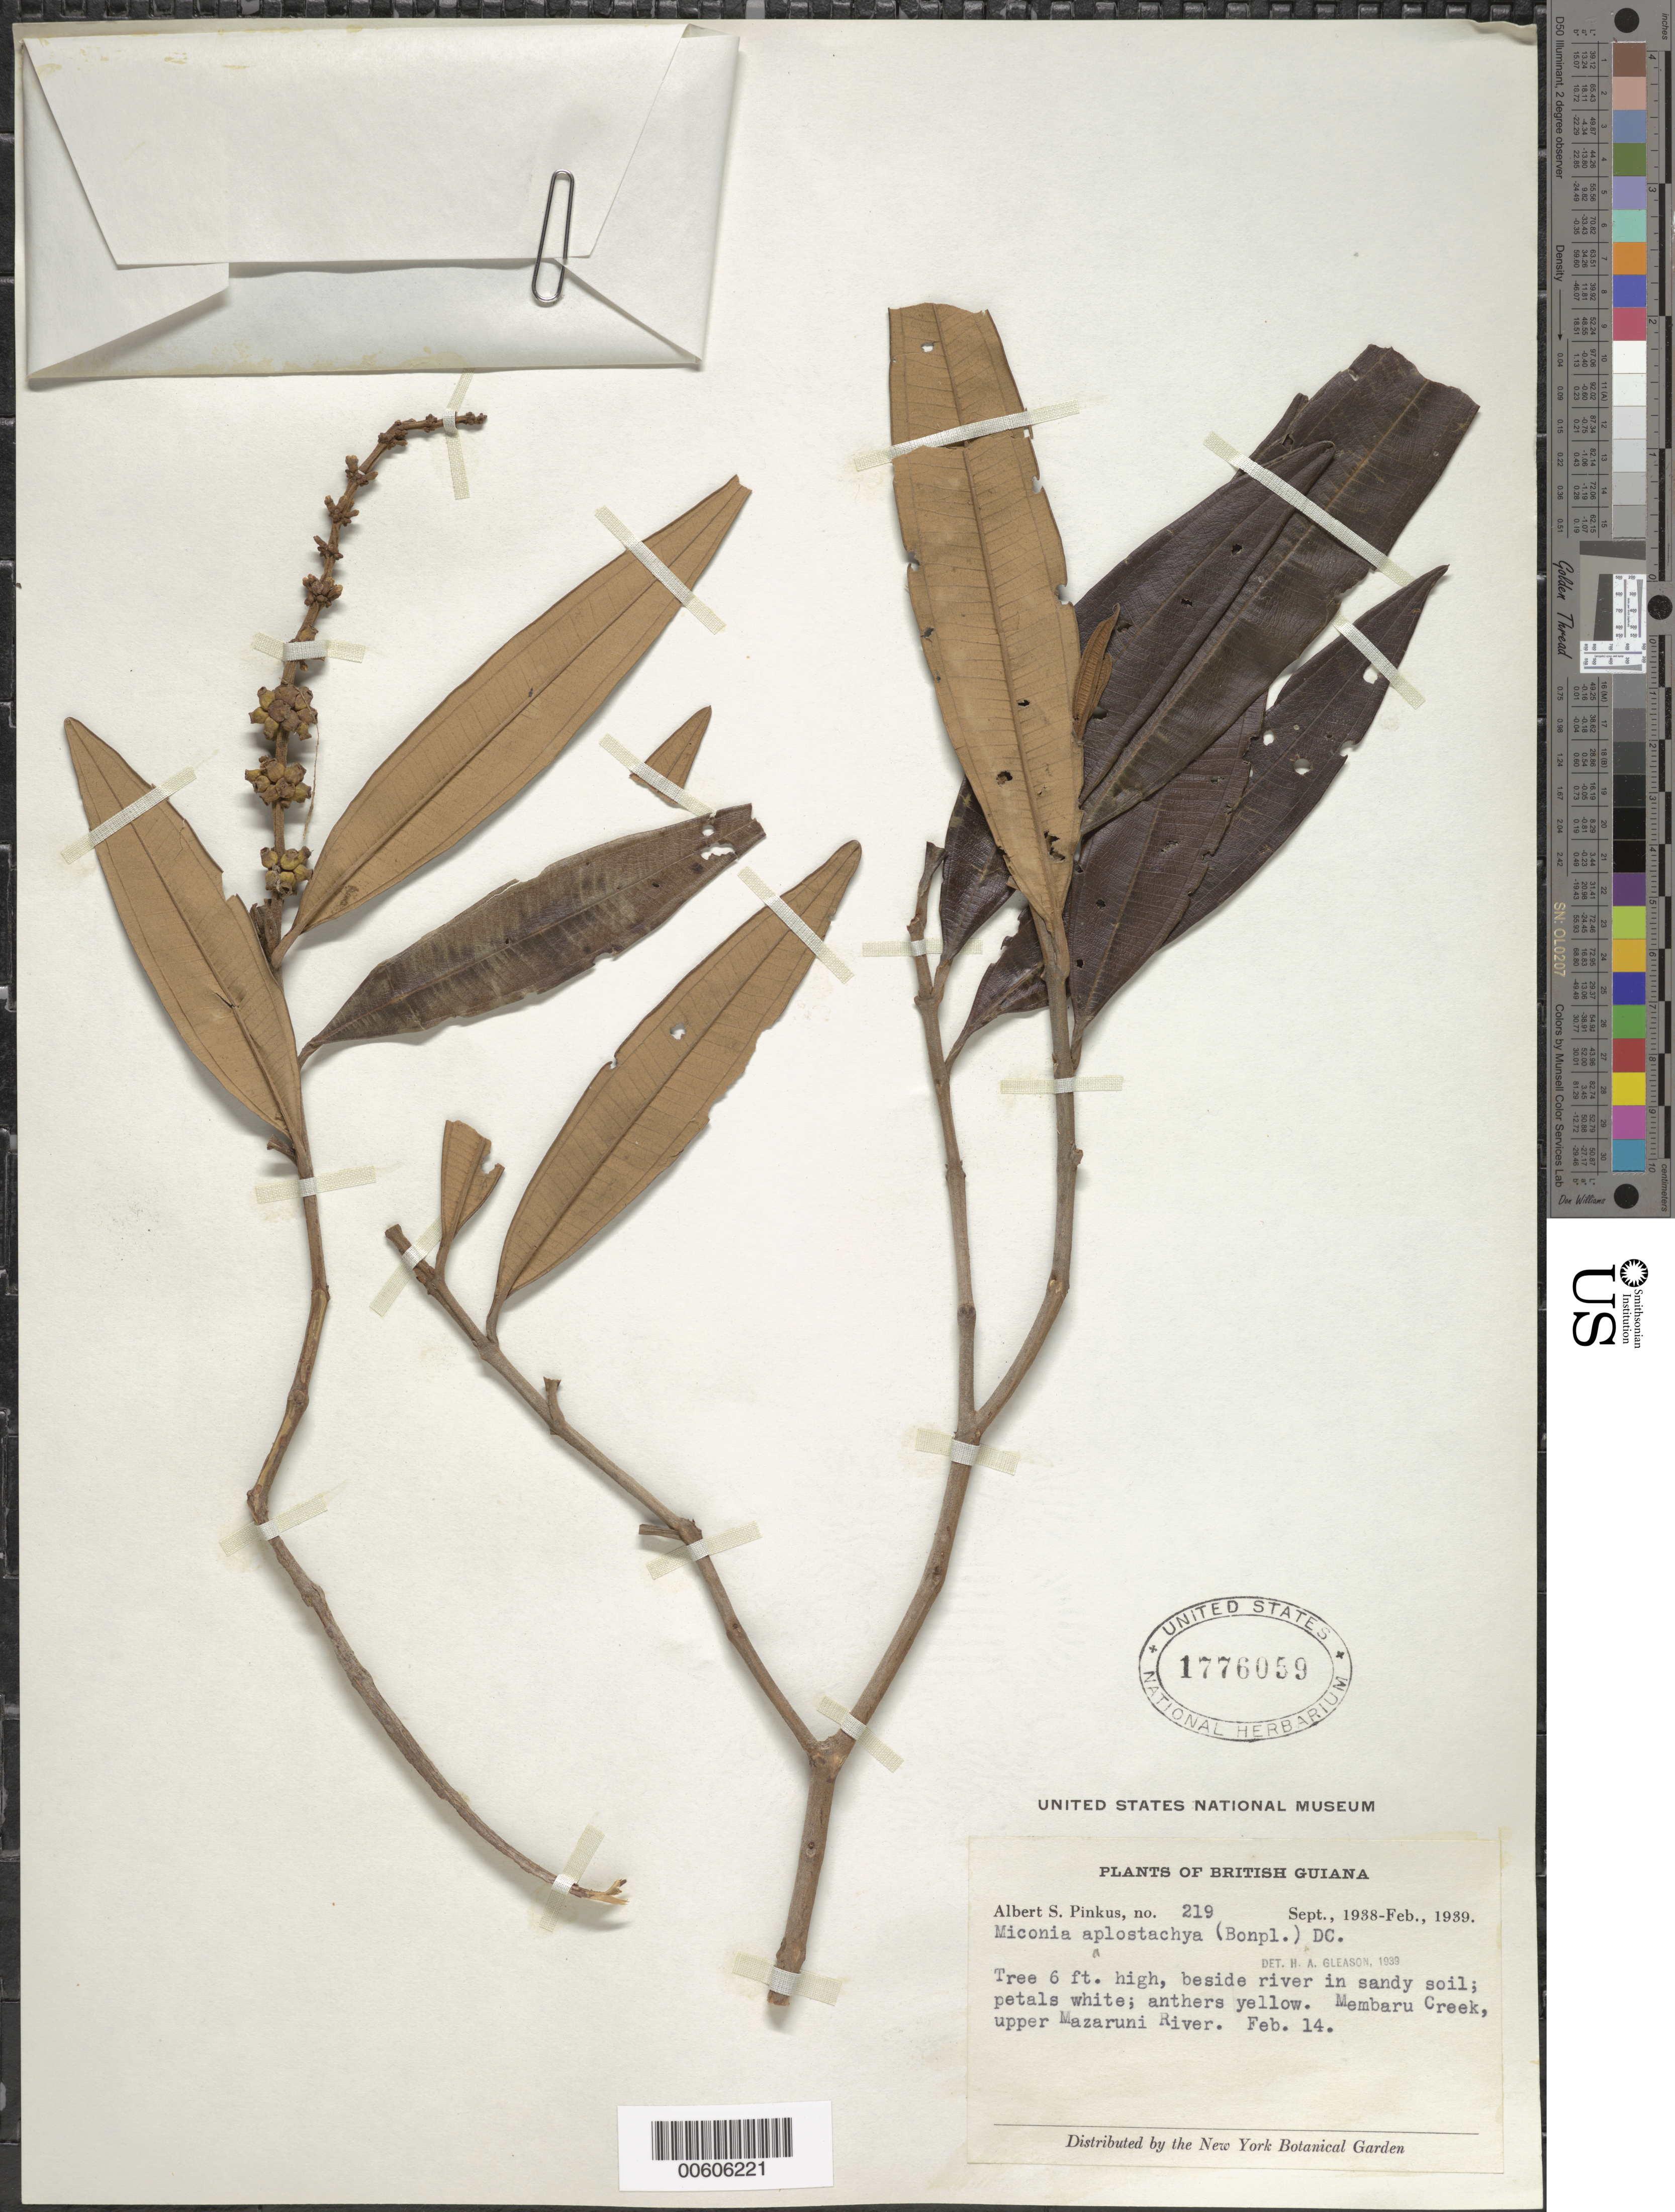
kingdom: Plantae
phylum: Tracheophyta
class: Magnoliopsida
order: Myrtales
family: Melastomataceae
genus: Miconia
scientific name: Miconia aplostachya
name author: (Bonpl.) DC.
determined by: Gleason, H. A.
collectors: A. Pinkus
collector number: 219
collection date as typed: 14-Feb-39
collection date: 1939-02-14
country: Guyana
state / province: Cuyuni-Mazaruni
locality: Membaru Creek, upper Mazaruni R.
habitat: Beside river in sandy soil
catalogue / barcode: US 1776059